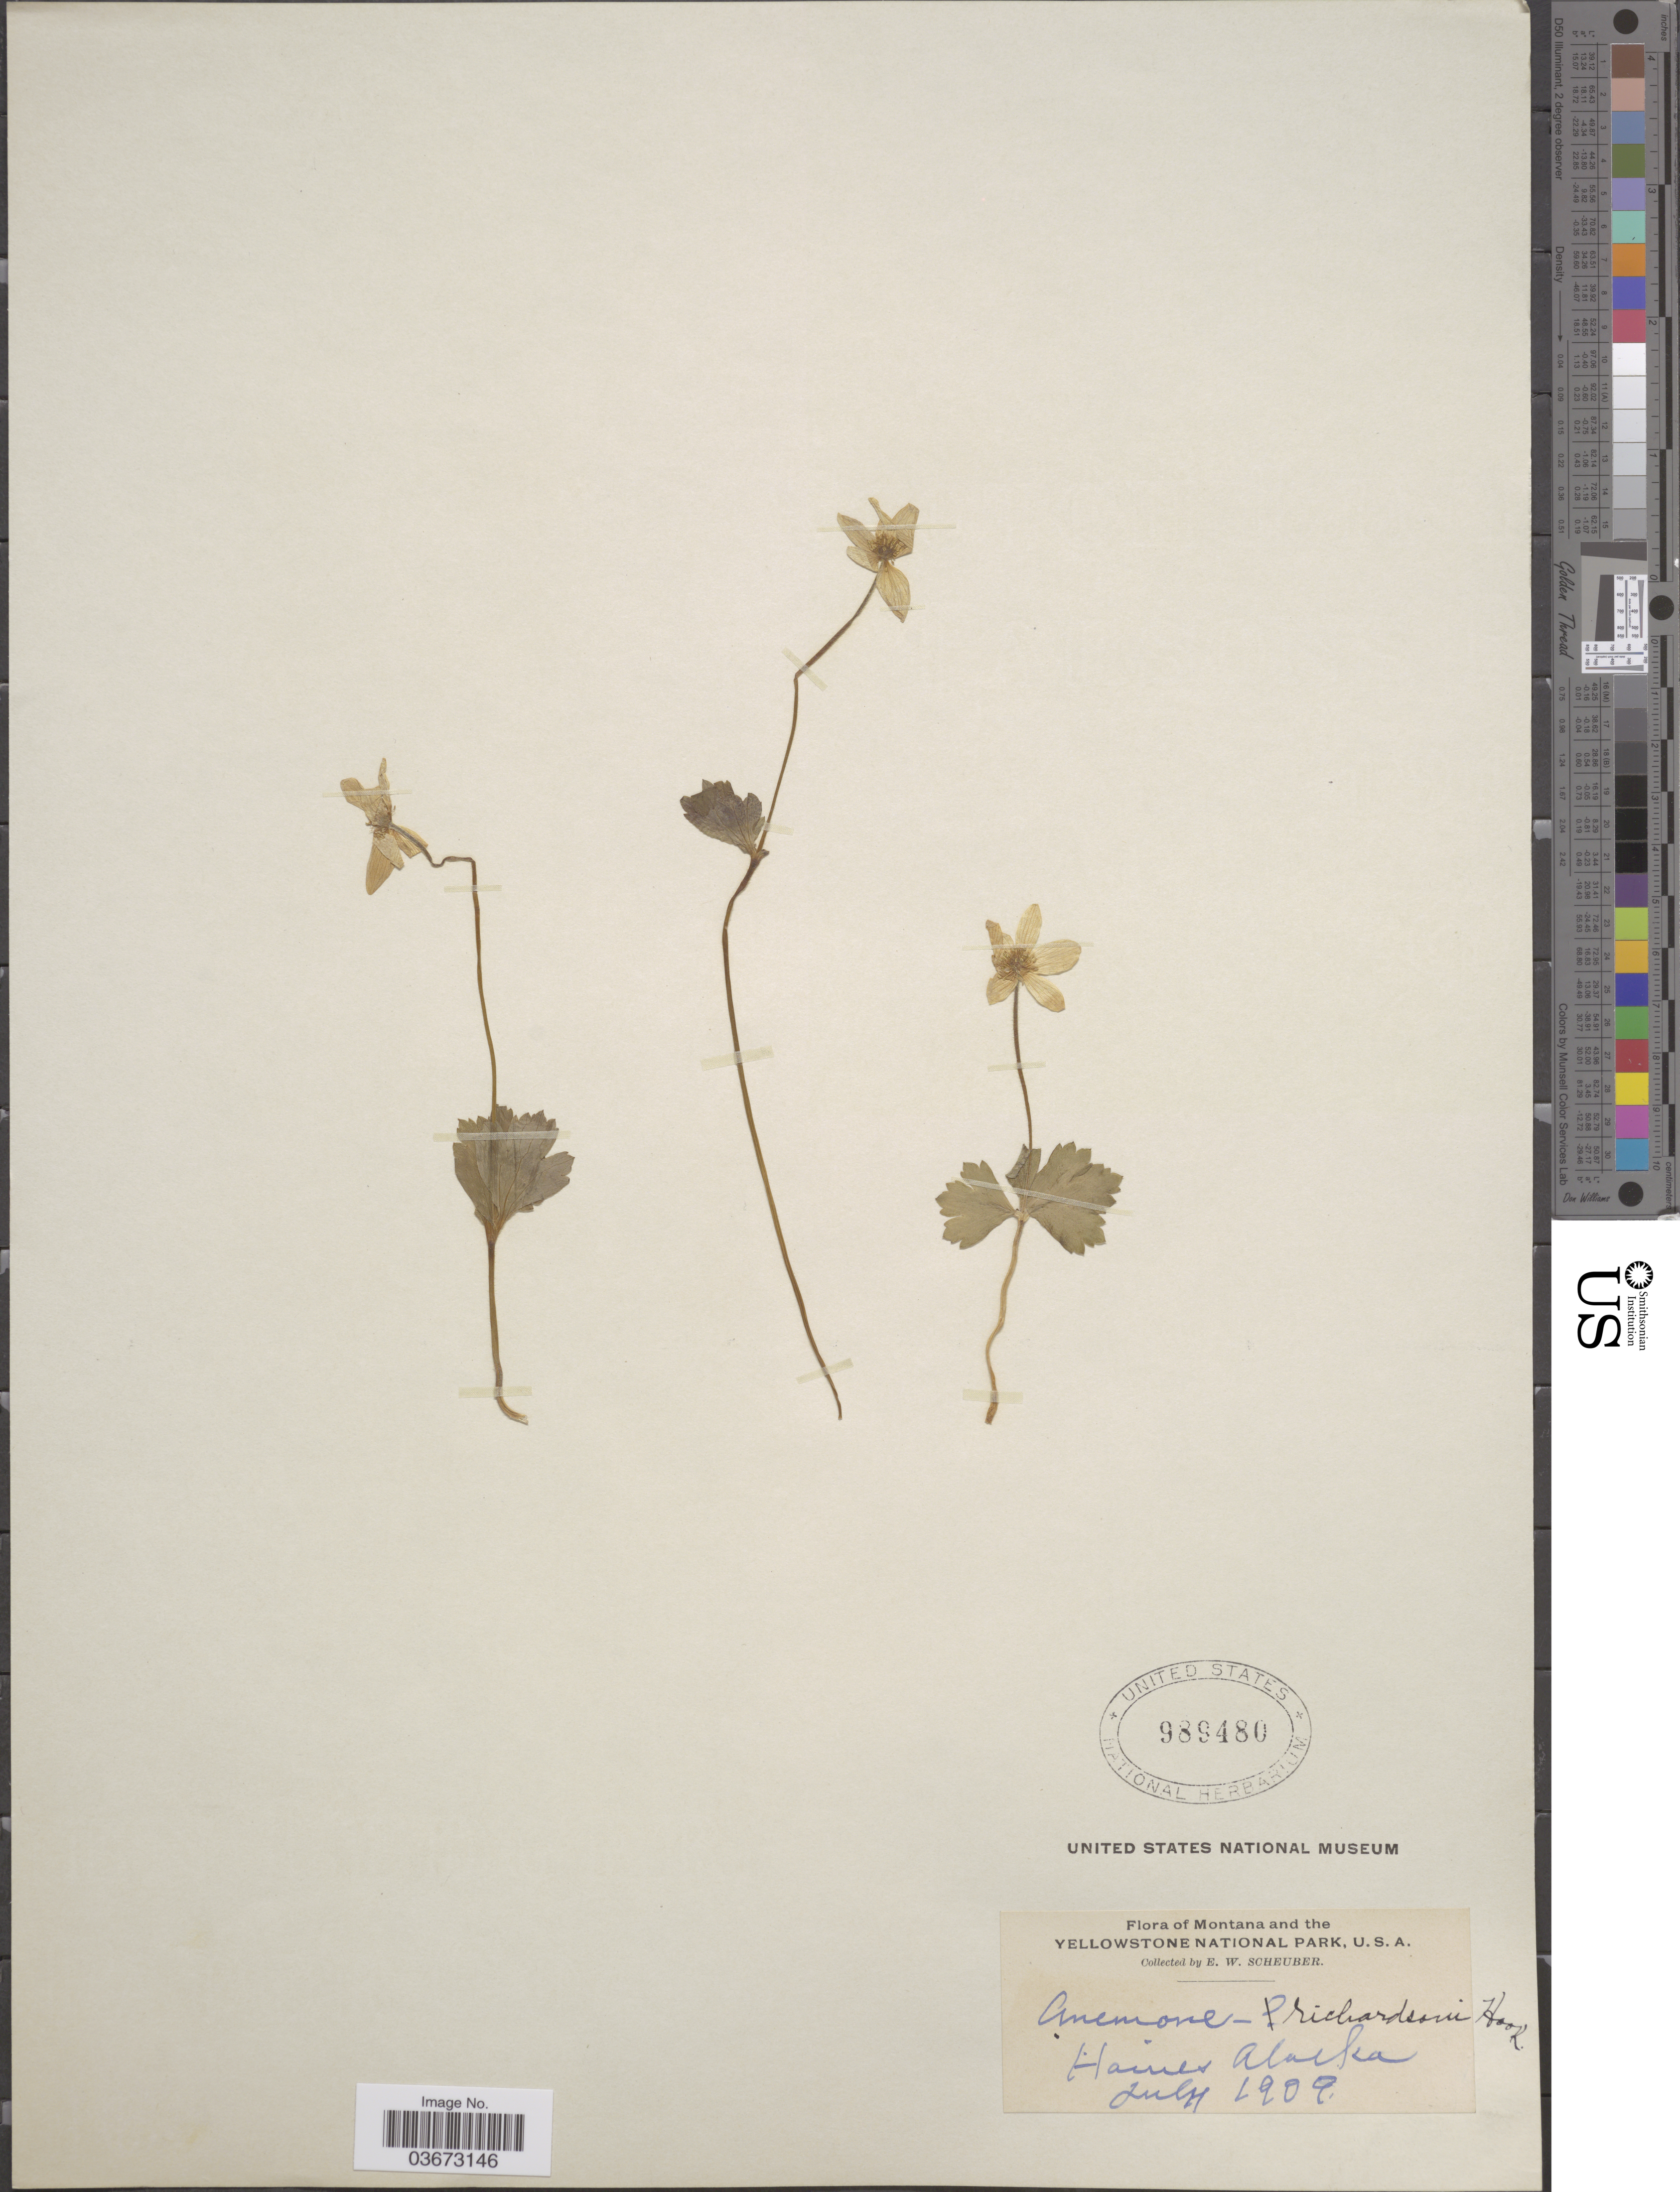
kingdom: Plantae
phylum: Tracheophyta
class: Magnoliopsida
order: Ranunculales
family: Ranunculaceae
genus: Anemone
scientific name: Anemone richardsonii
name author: Hook.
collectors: E. Scheuber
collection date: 1909-07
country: United States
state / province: Alaska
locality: Haines Alaska [handwritten on preprinted label for "Flora of Montana and the Yellowstone National Park"]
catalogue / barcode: US 989480